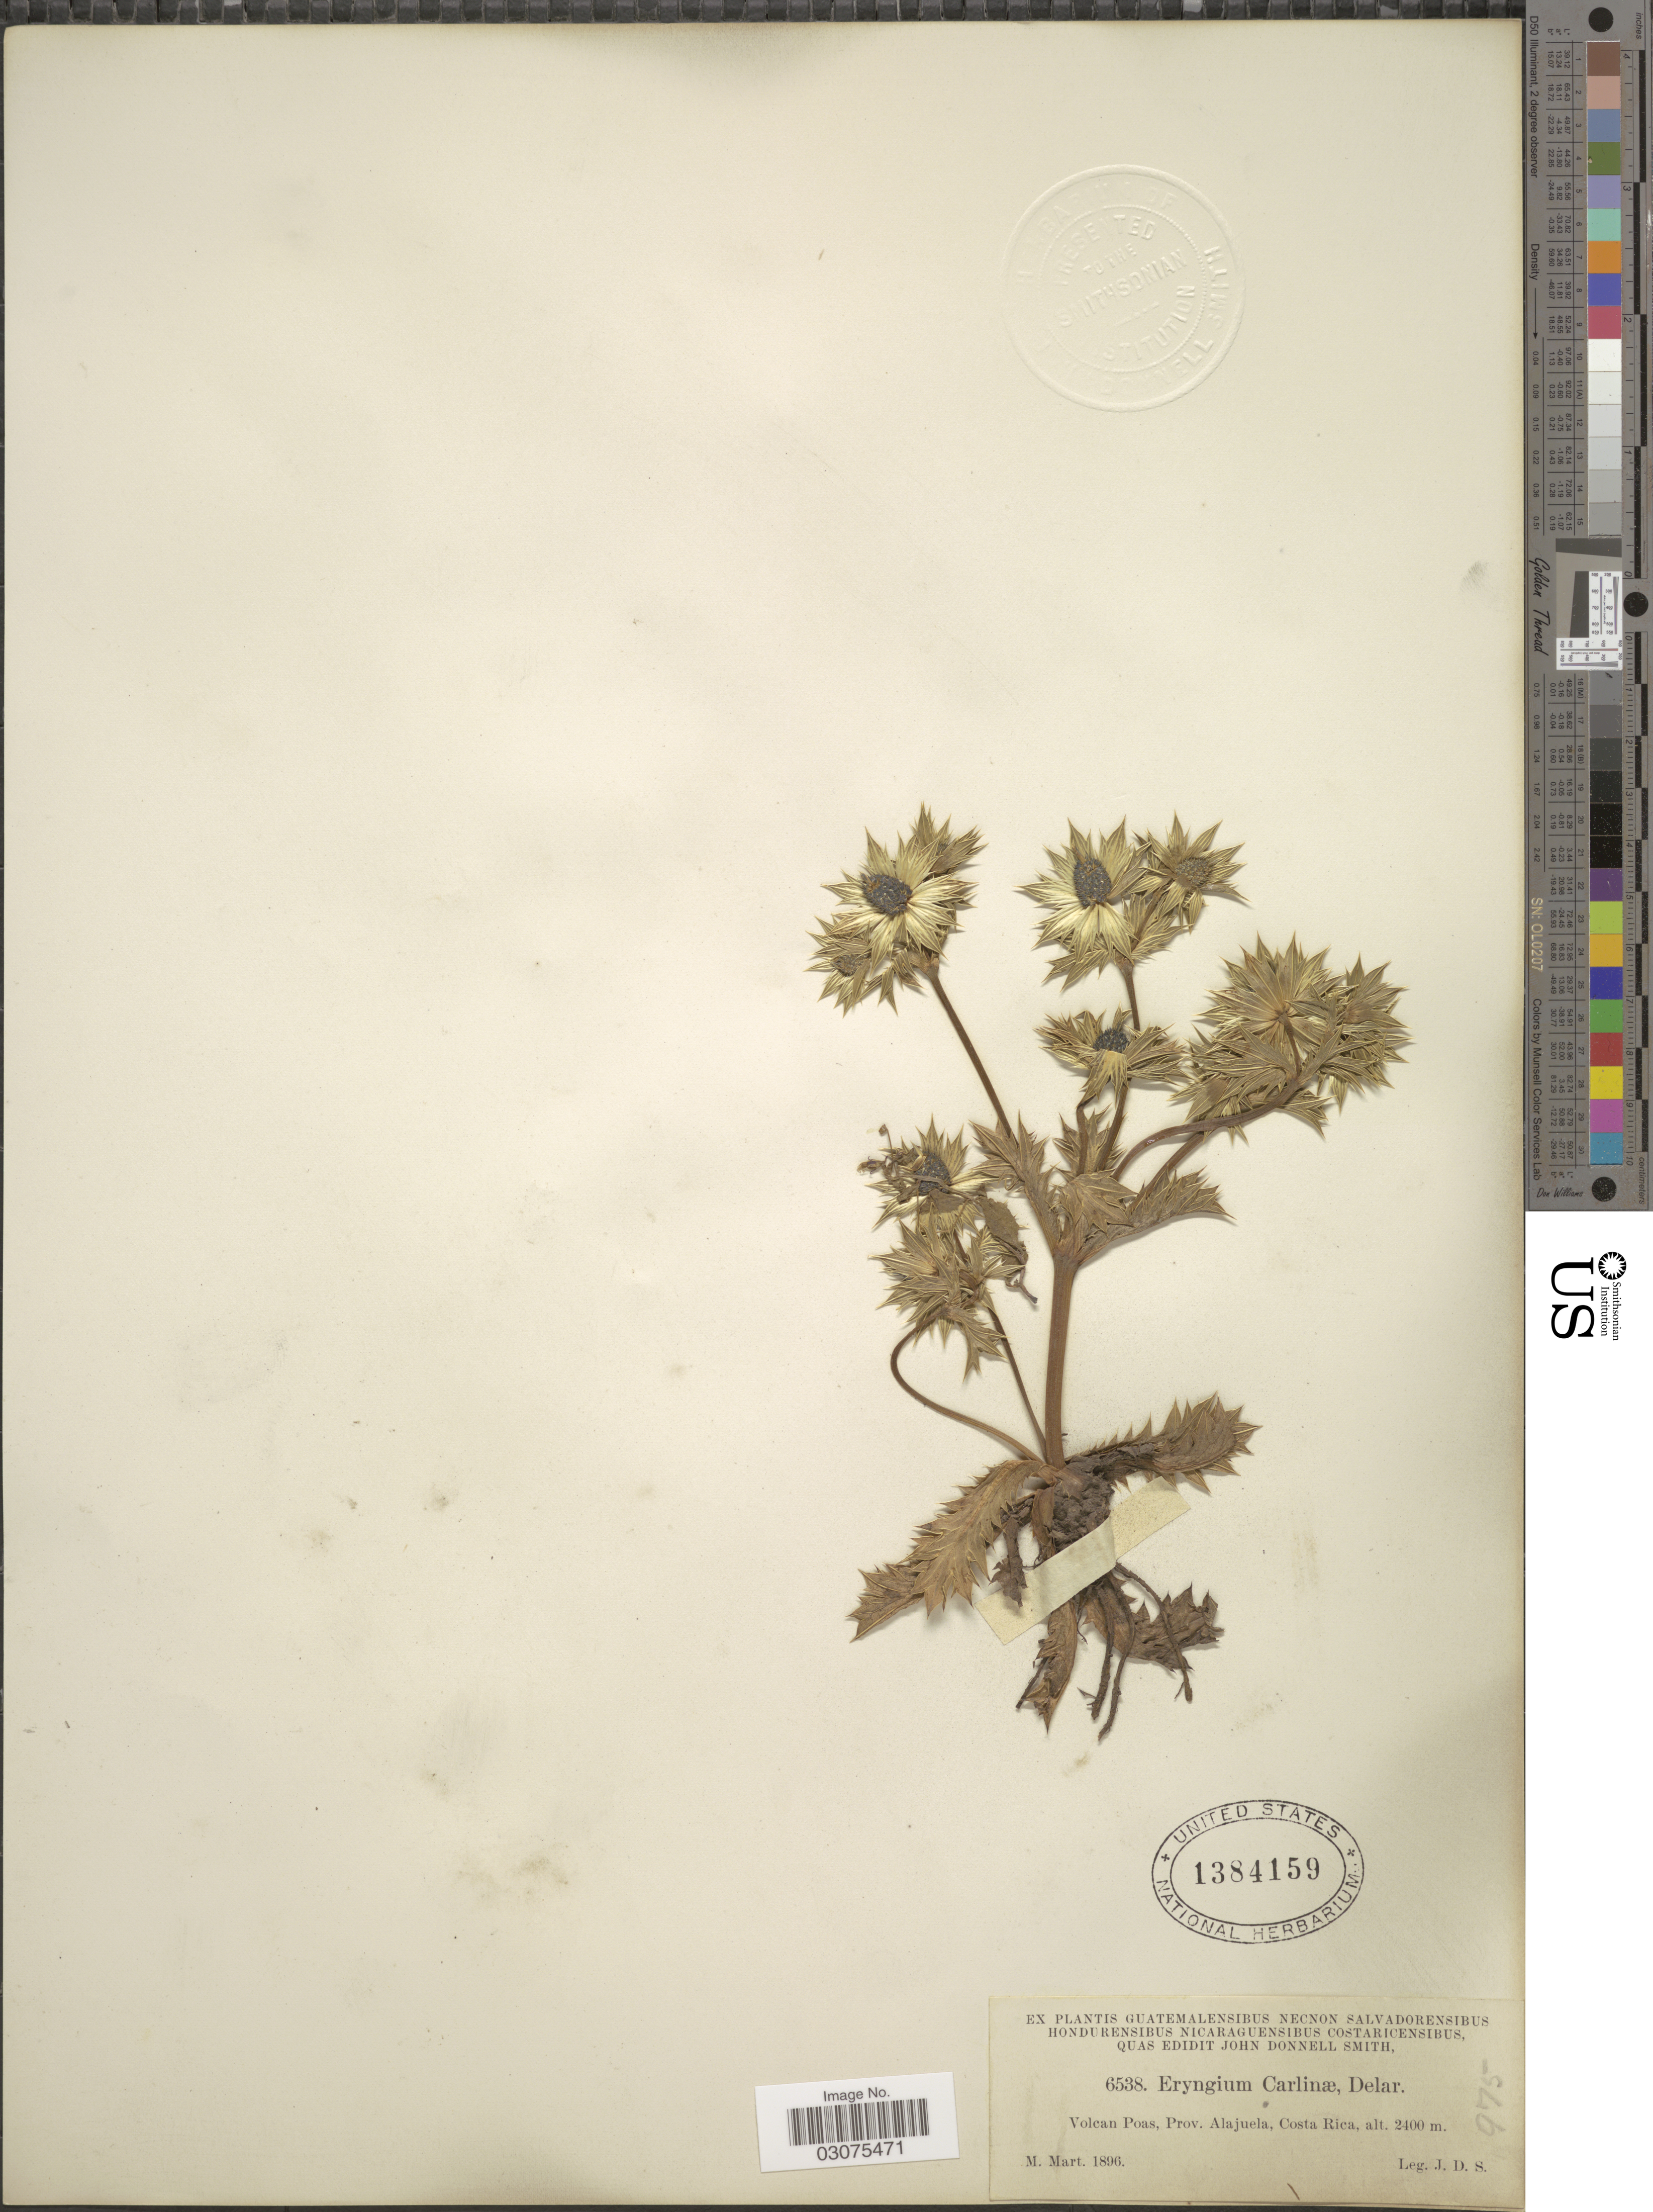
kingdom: Plantae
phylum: Tracheophyta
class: Magnoliopsida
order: Apiales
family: Apiaceae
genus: Eryngium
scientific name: Eryngium carlinae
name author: F. Delaroche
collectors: J. Donnell Smith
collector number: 6538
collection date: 1896-03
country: Costa Rica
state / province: Alajuela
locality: Volcan Poas, Prov. Alajuela.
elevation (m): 2400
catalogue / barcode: US 1384159